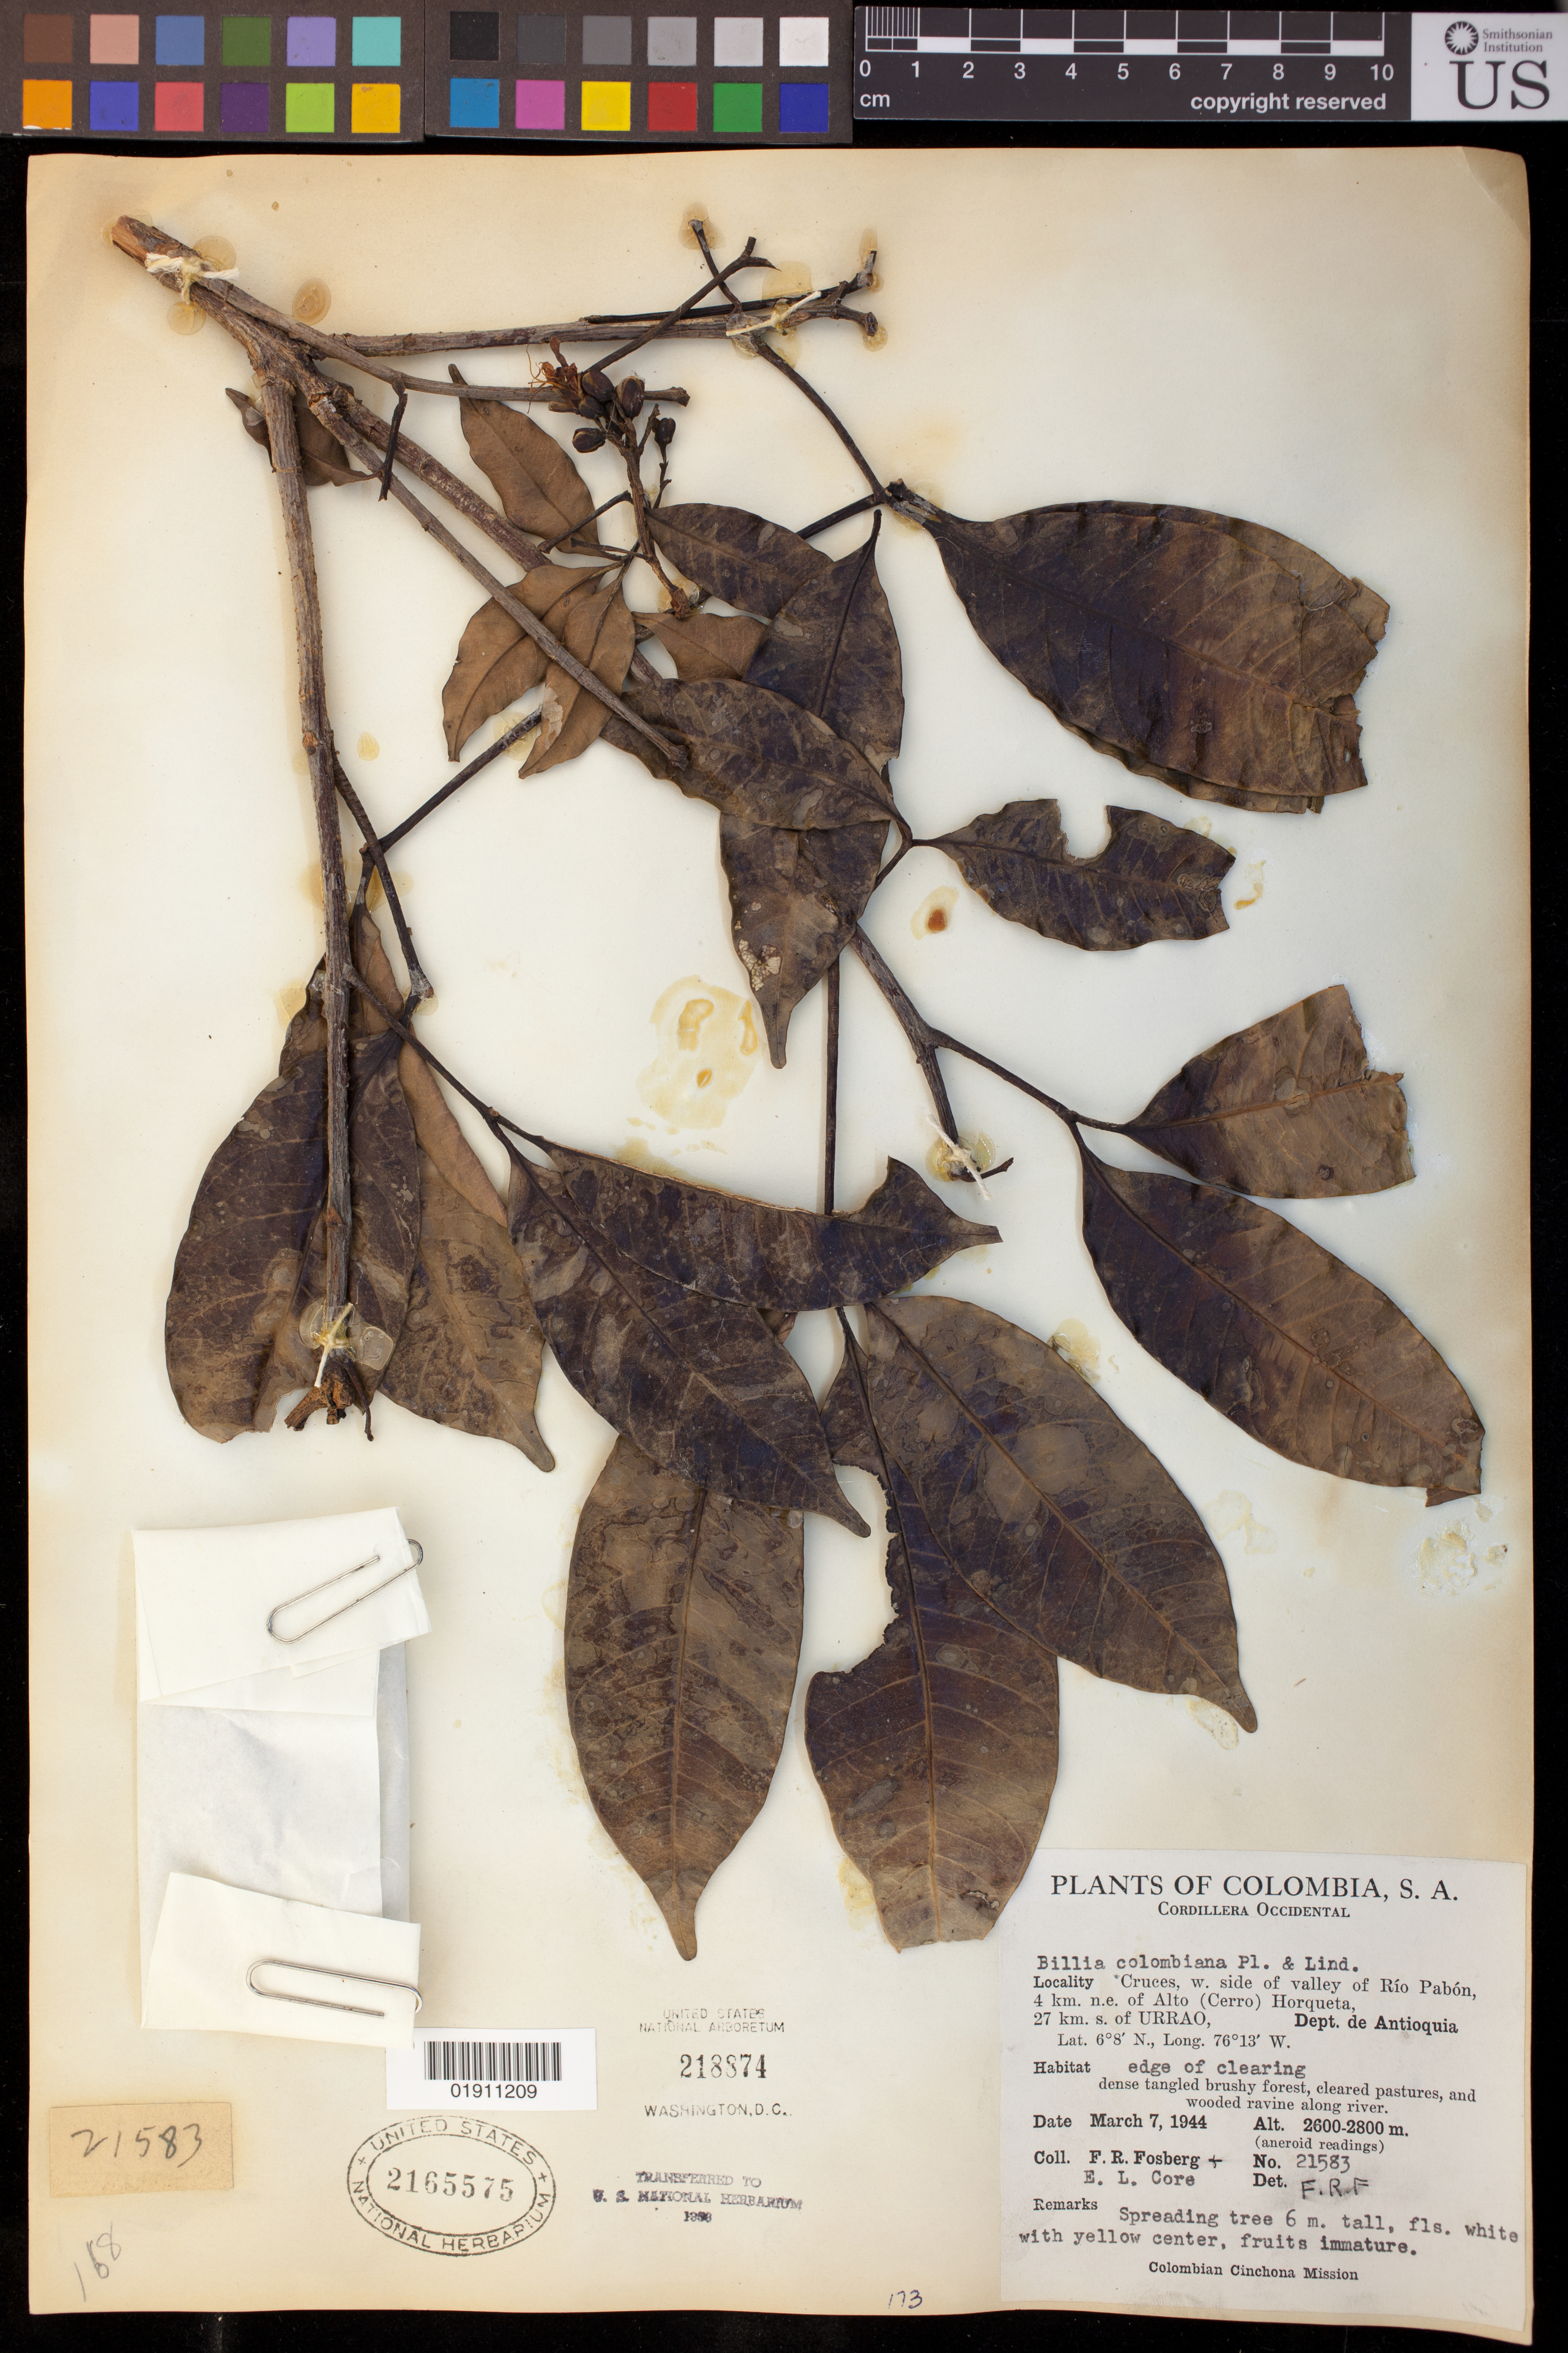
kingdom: Plantae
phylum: Tracheophyta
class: Magnoliopsida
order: Sapindales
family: Sapindaceae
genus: Billia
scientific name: Billia rosea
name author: (Planch. & Linden) C. Ulloa & P.M. Jørg.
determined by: Acevedo-Rodríguez, P., (BOT), Smithsonian Institution - National Museum of Natural History (UNITED STATES)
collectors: F. R. Fosberg & E. L. Core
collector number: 21583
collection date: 1944-03-07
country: Colombia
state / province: Antioquia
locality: Cruces, w. side of valley of Rio Pabon, 4 km. n.e. of Alto (Cerro) Horqueta, 27 km. s. of URRAO.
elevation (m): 2600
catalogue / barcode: US 2165575